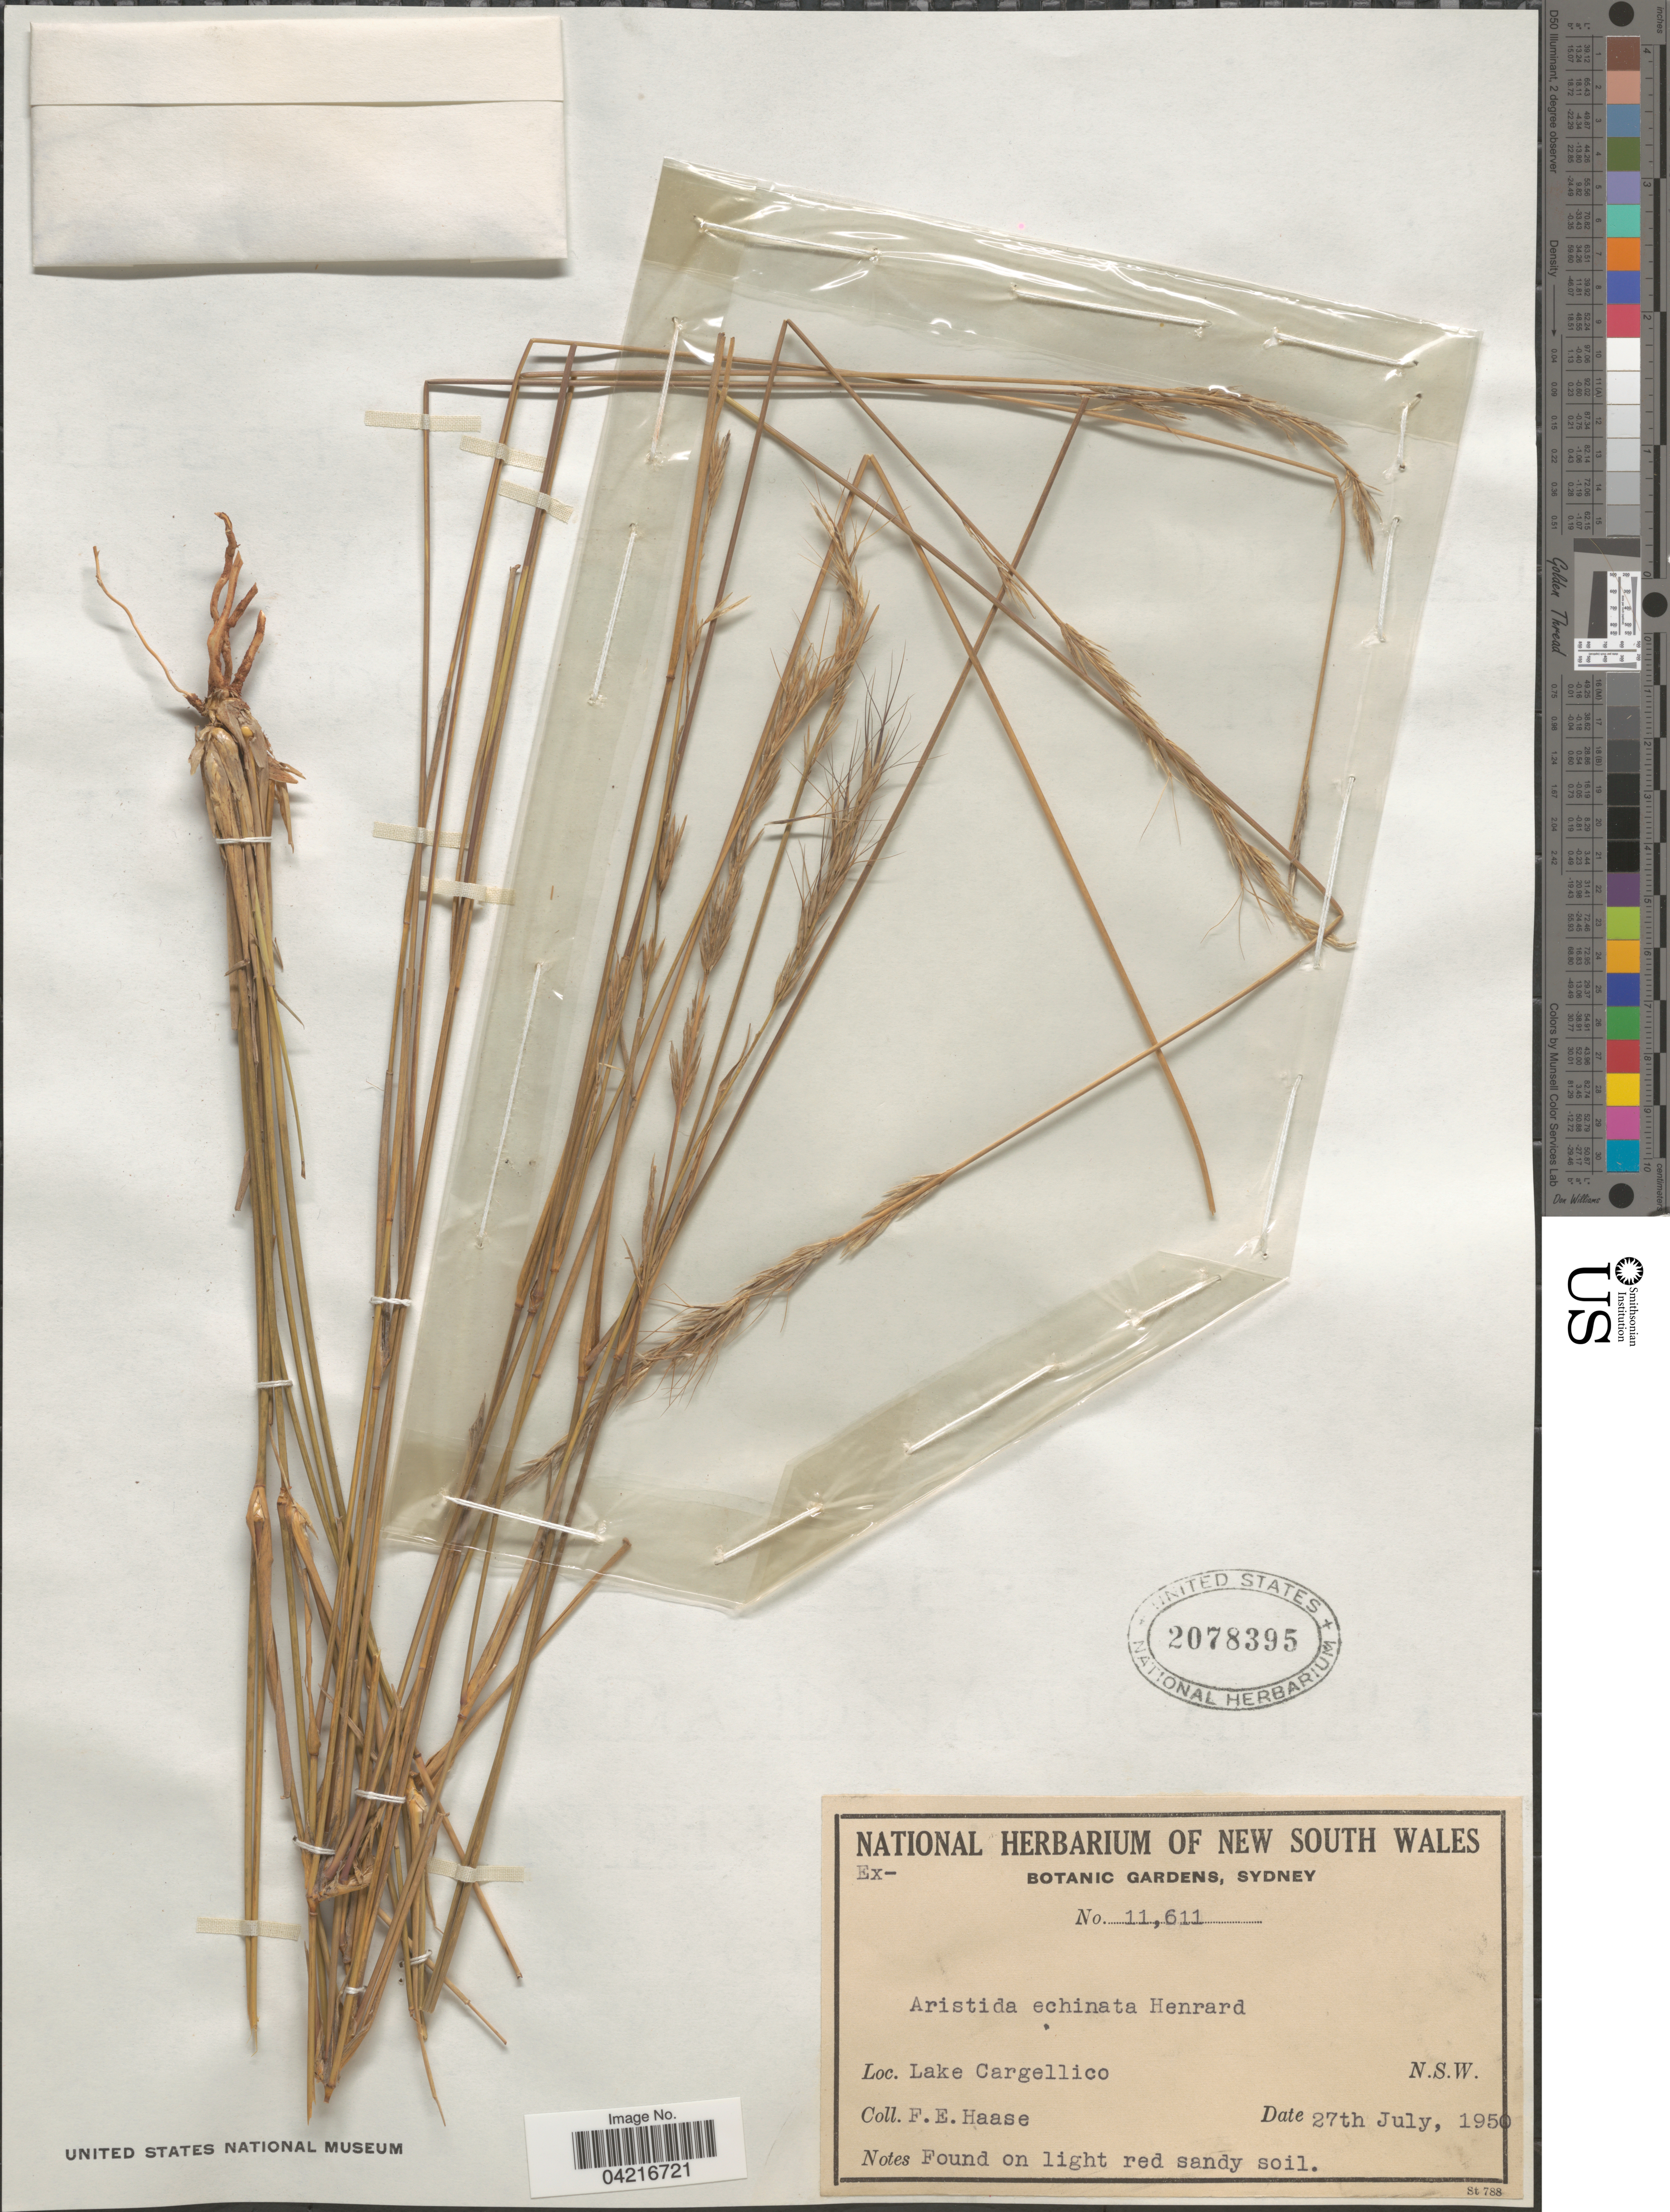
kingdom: Plantae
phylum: Tracheophyta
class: Liliopsida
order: Poales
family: Poaceae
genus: Aristida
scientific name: Aristida echinata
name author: Henr.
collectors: F. Haase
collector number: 11611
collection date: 1950-07-27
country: Australia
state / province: New South Wales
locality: Lake Cargellico.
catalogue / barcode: US 2078395